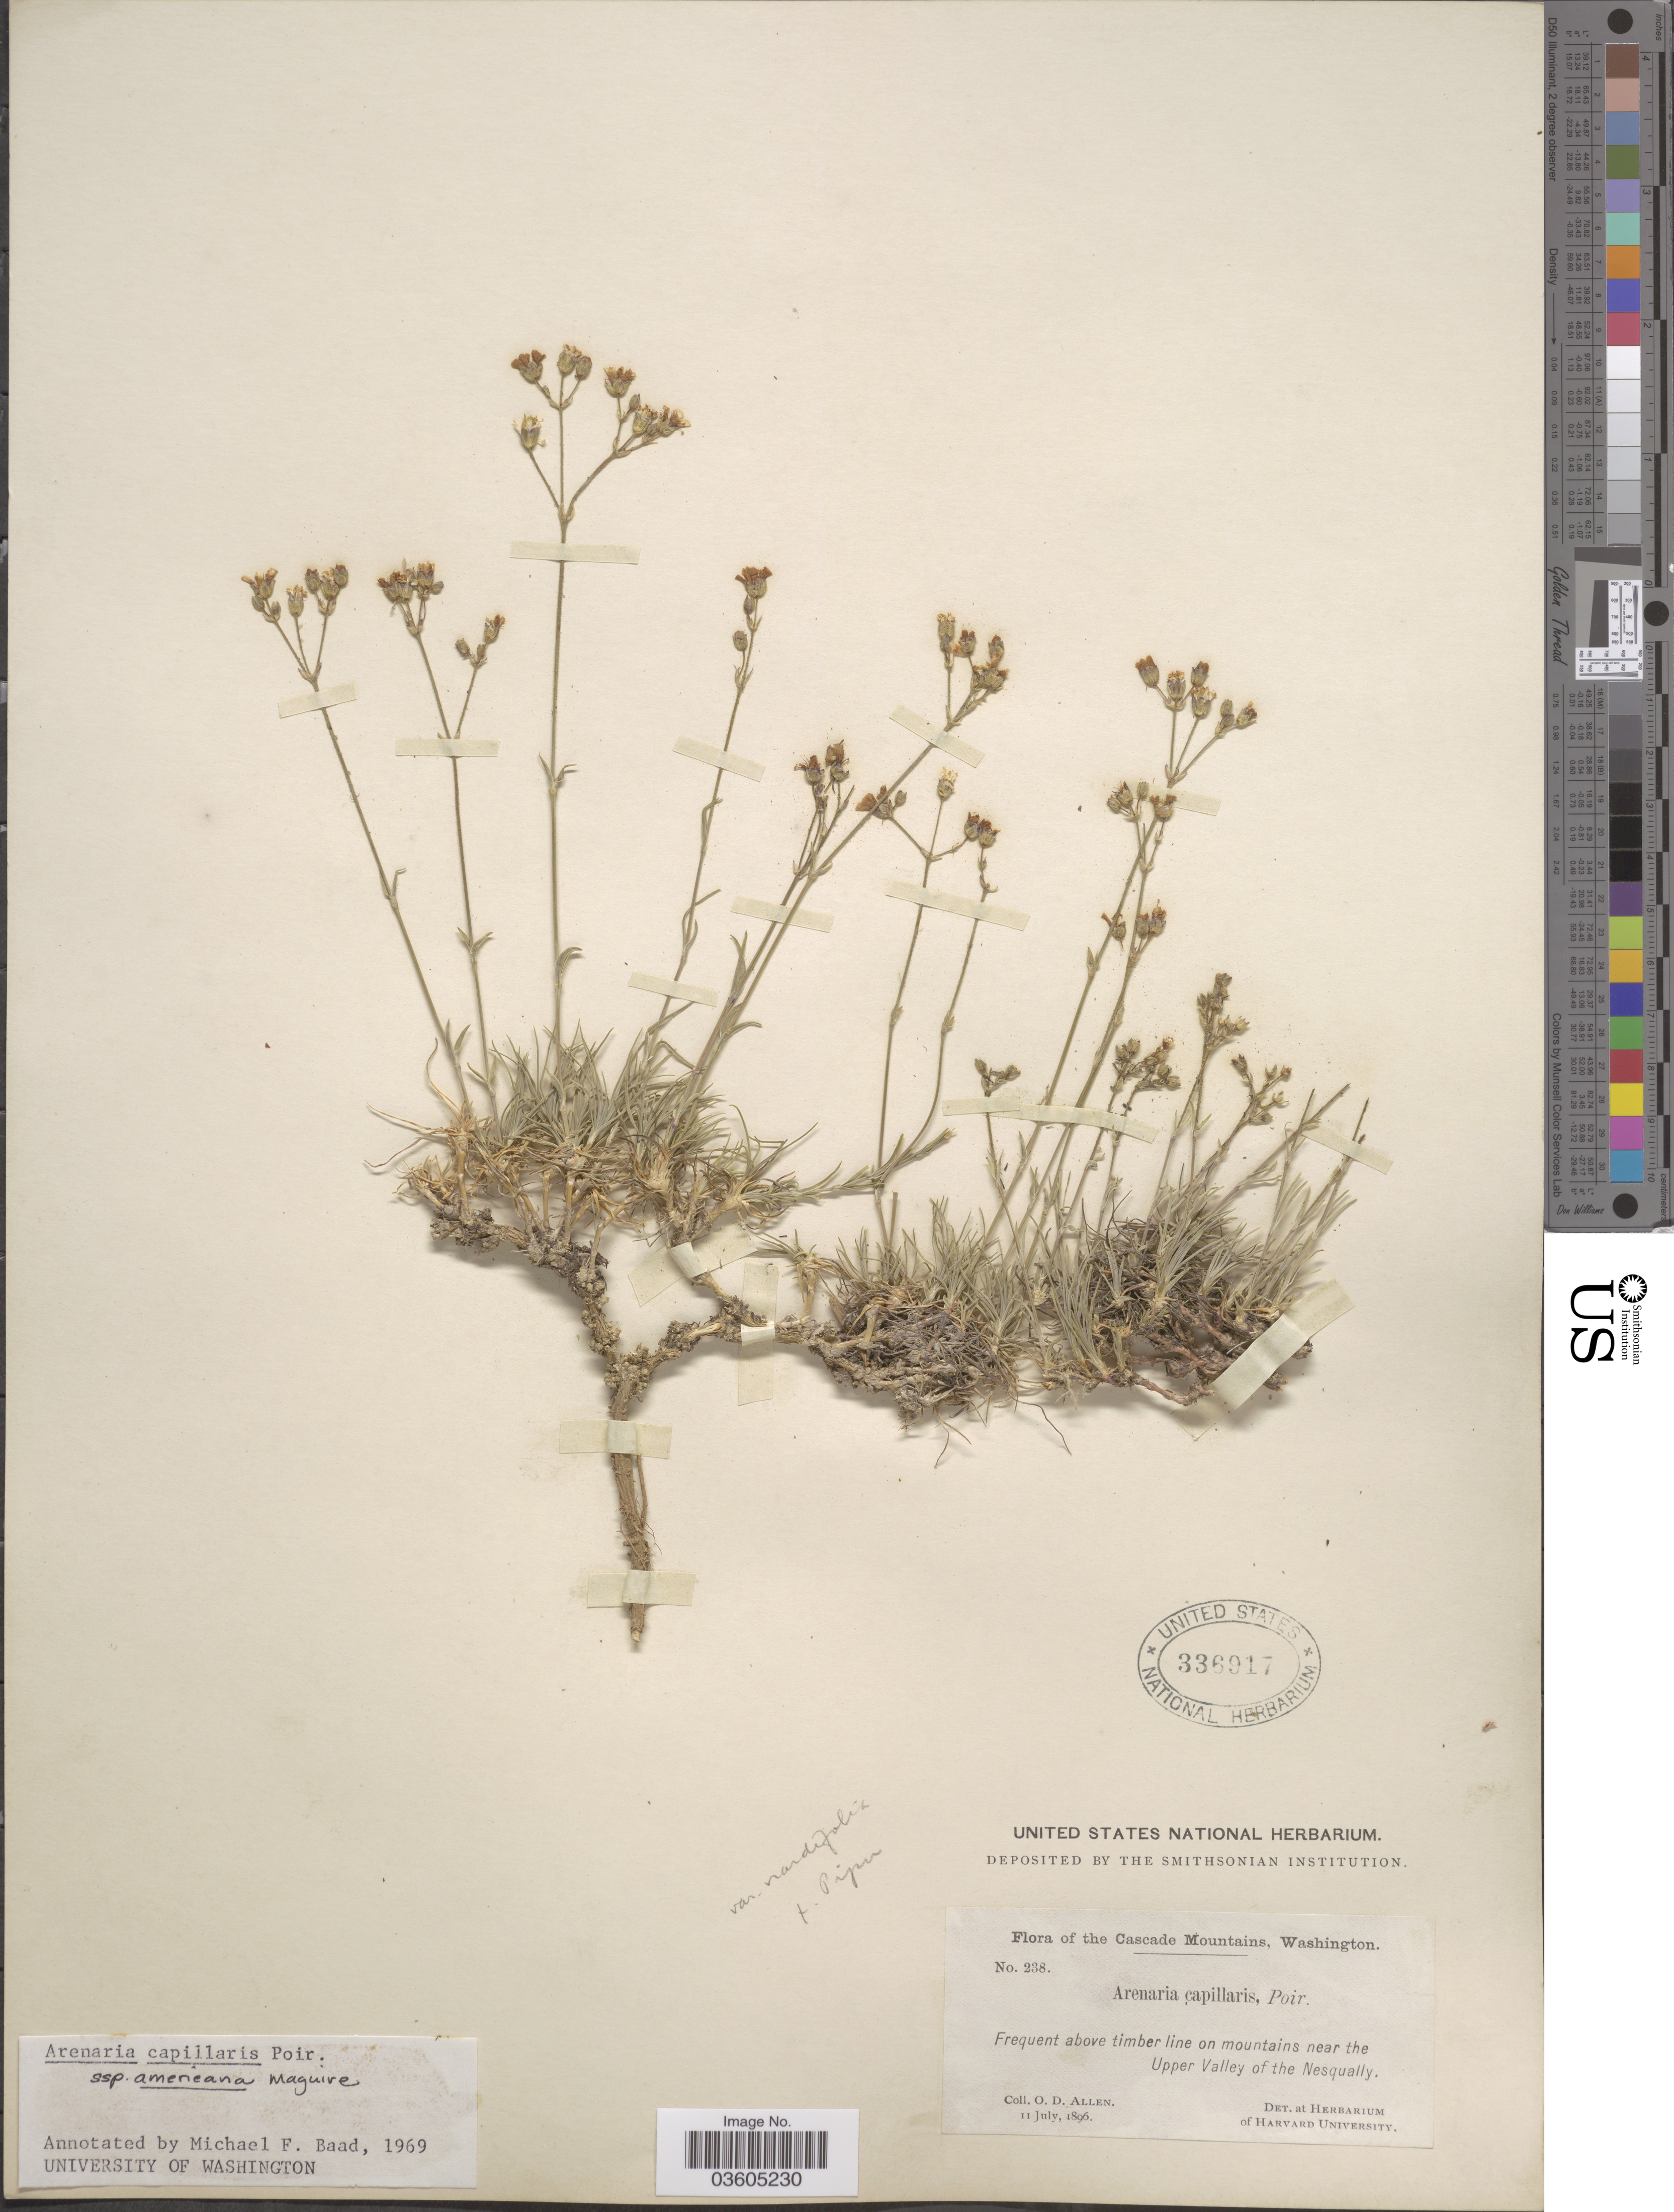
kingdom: Plantae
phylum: Tracheophyta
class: Magnoliopsida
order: Caryophyllales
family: Caryophyllaceae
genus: Eremogone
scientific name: Eremogone capillaris var. americana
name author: (Maguire) R.L. Hartm. & Rabeler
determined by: U.S. National Herbarium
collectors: O. D. Allen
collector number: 238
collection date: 1896-07-11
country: United States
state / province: Washington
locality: The Cascade Mountains. Frequent above timber line on mountains near the Upper Valley of the Nesqually.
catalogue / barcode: US 336917